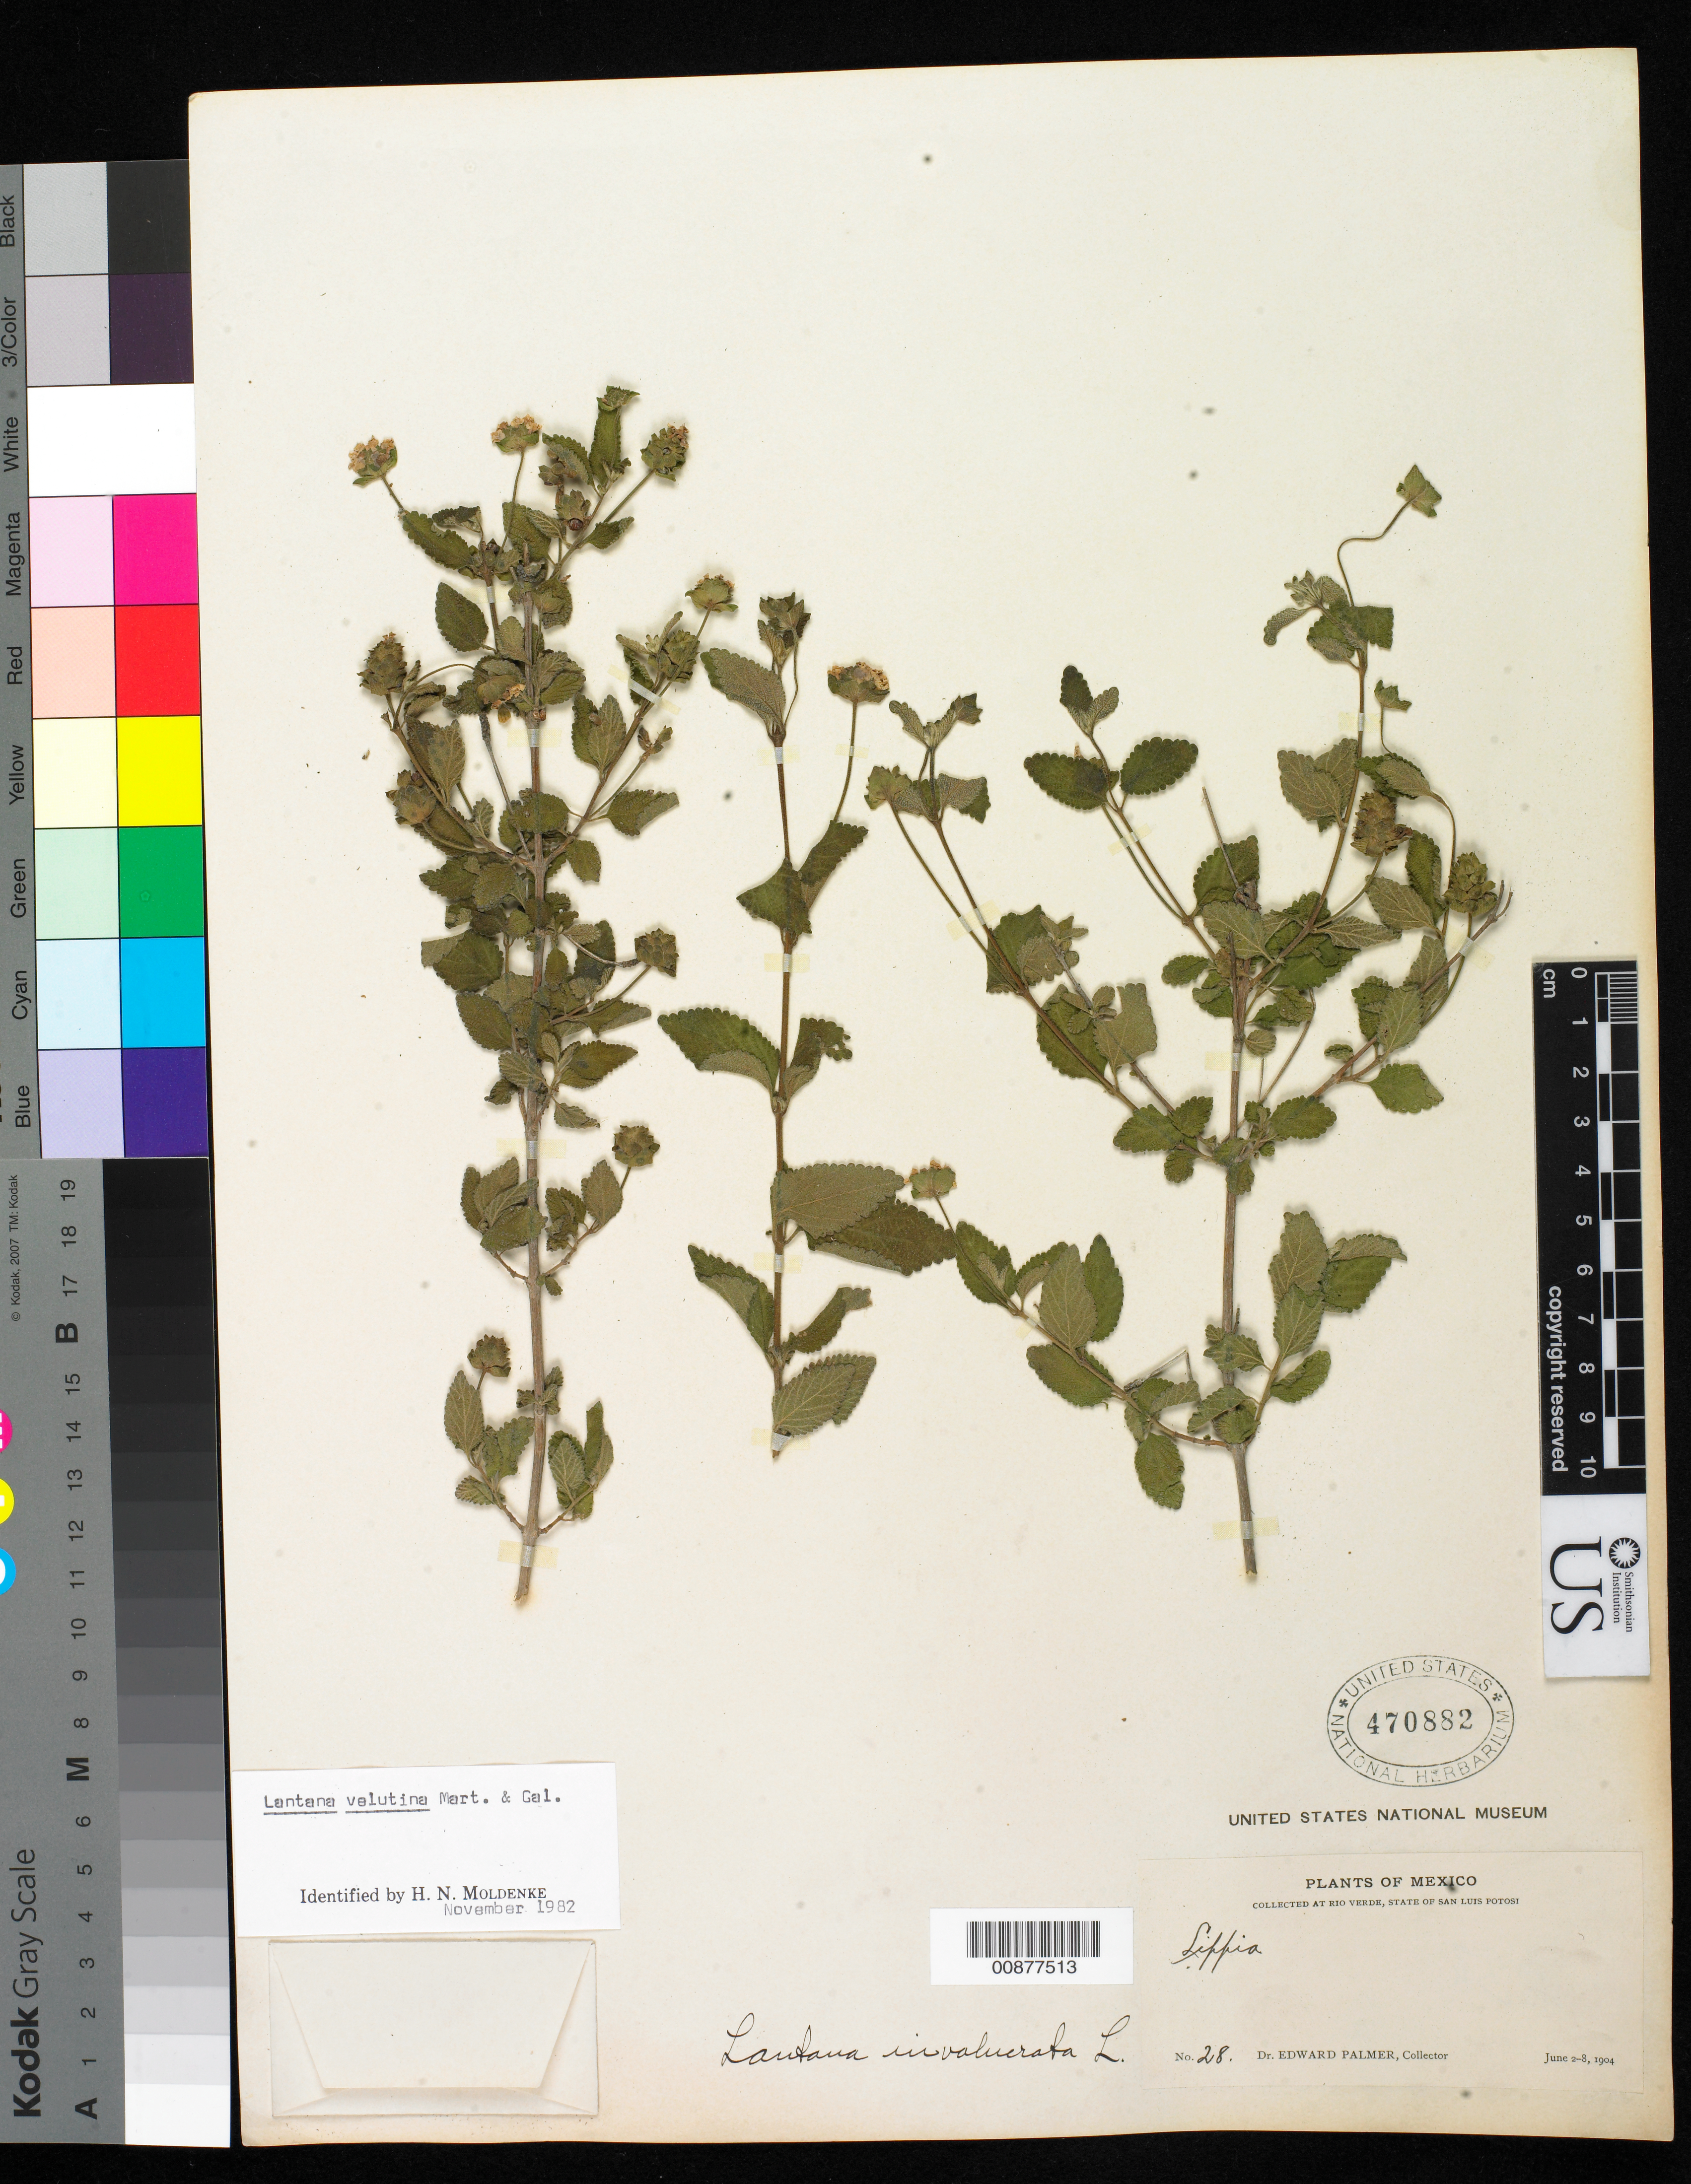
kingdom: Plantae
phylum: Tracheophyta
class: Magnoliopsida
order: Lamiales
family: Verbenaceae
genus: Lantana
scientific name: Lantana velutina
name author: M. Martens & Galeotti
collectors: E. Palmer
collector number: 28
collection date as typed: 02 Jun 1904 to 08 Jun 1904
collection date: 1904-06-02/1904-06-08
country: Mexico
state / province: San Luis Potosí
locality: Río Verde, San Luis Potosí.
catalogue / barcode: US 470882